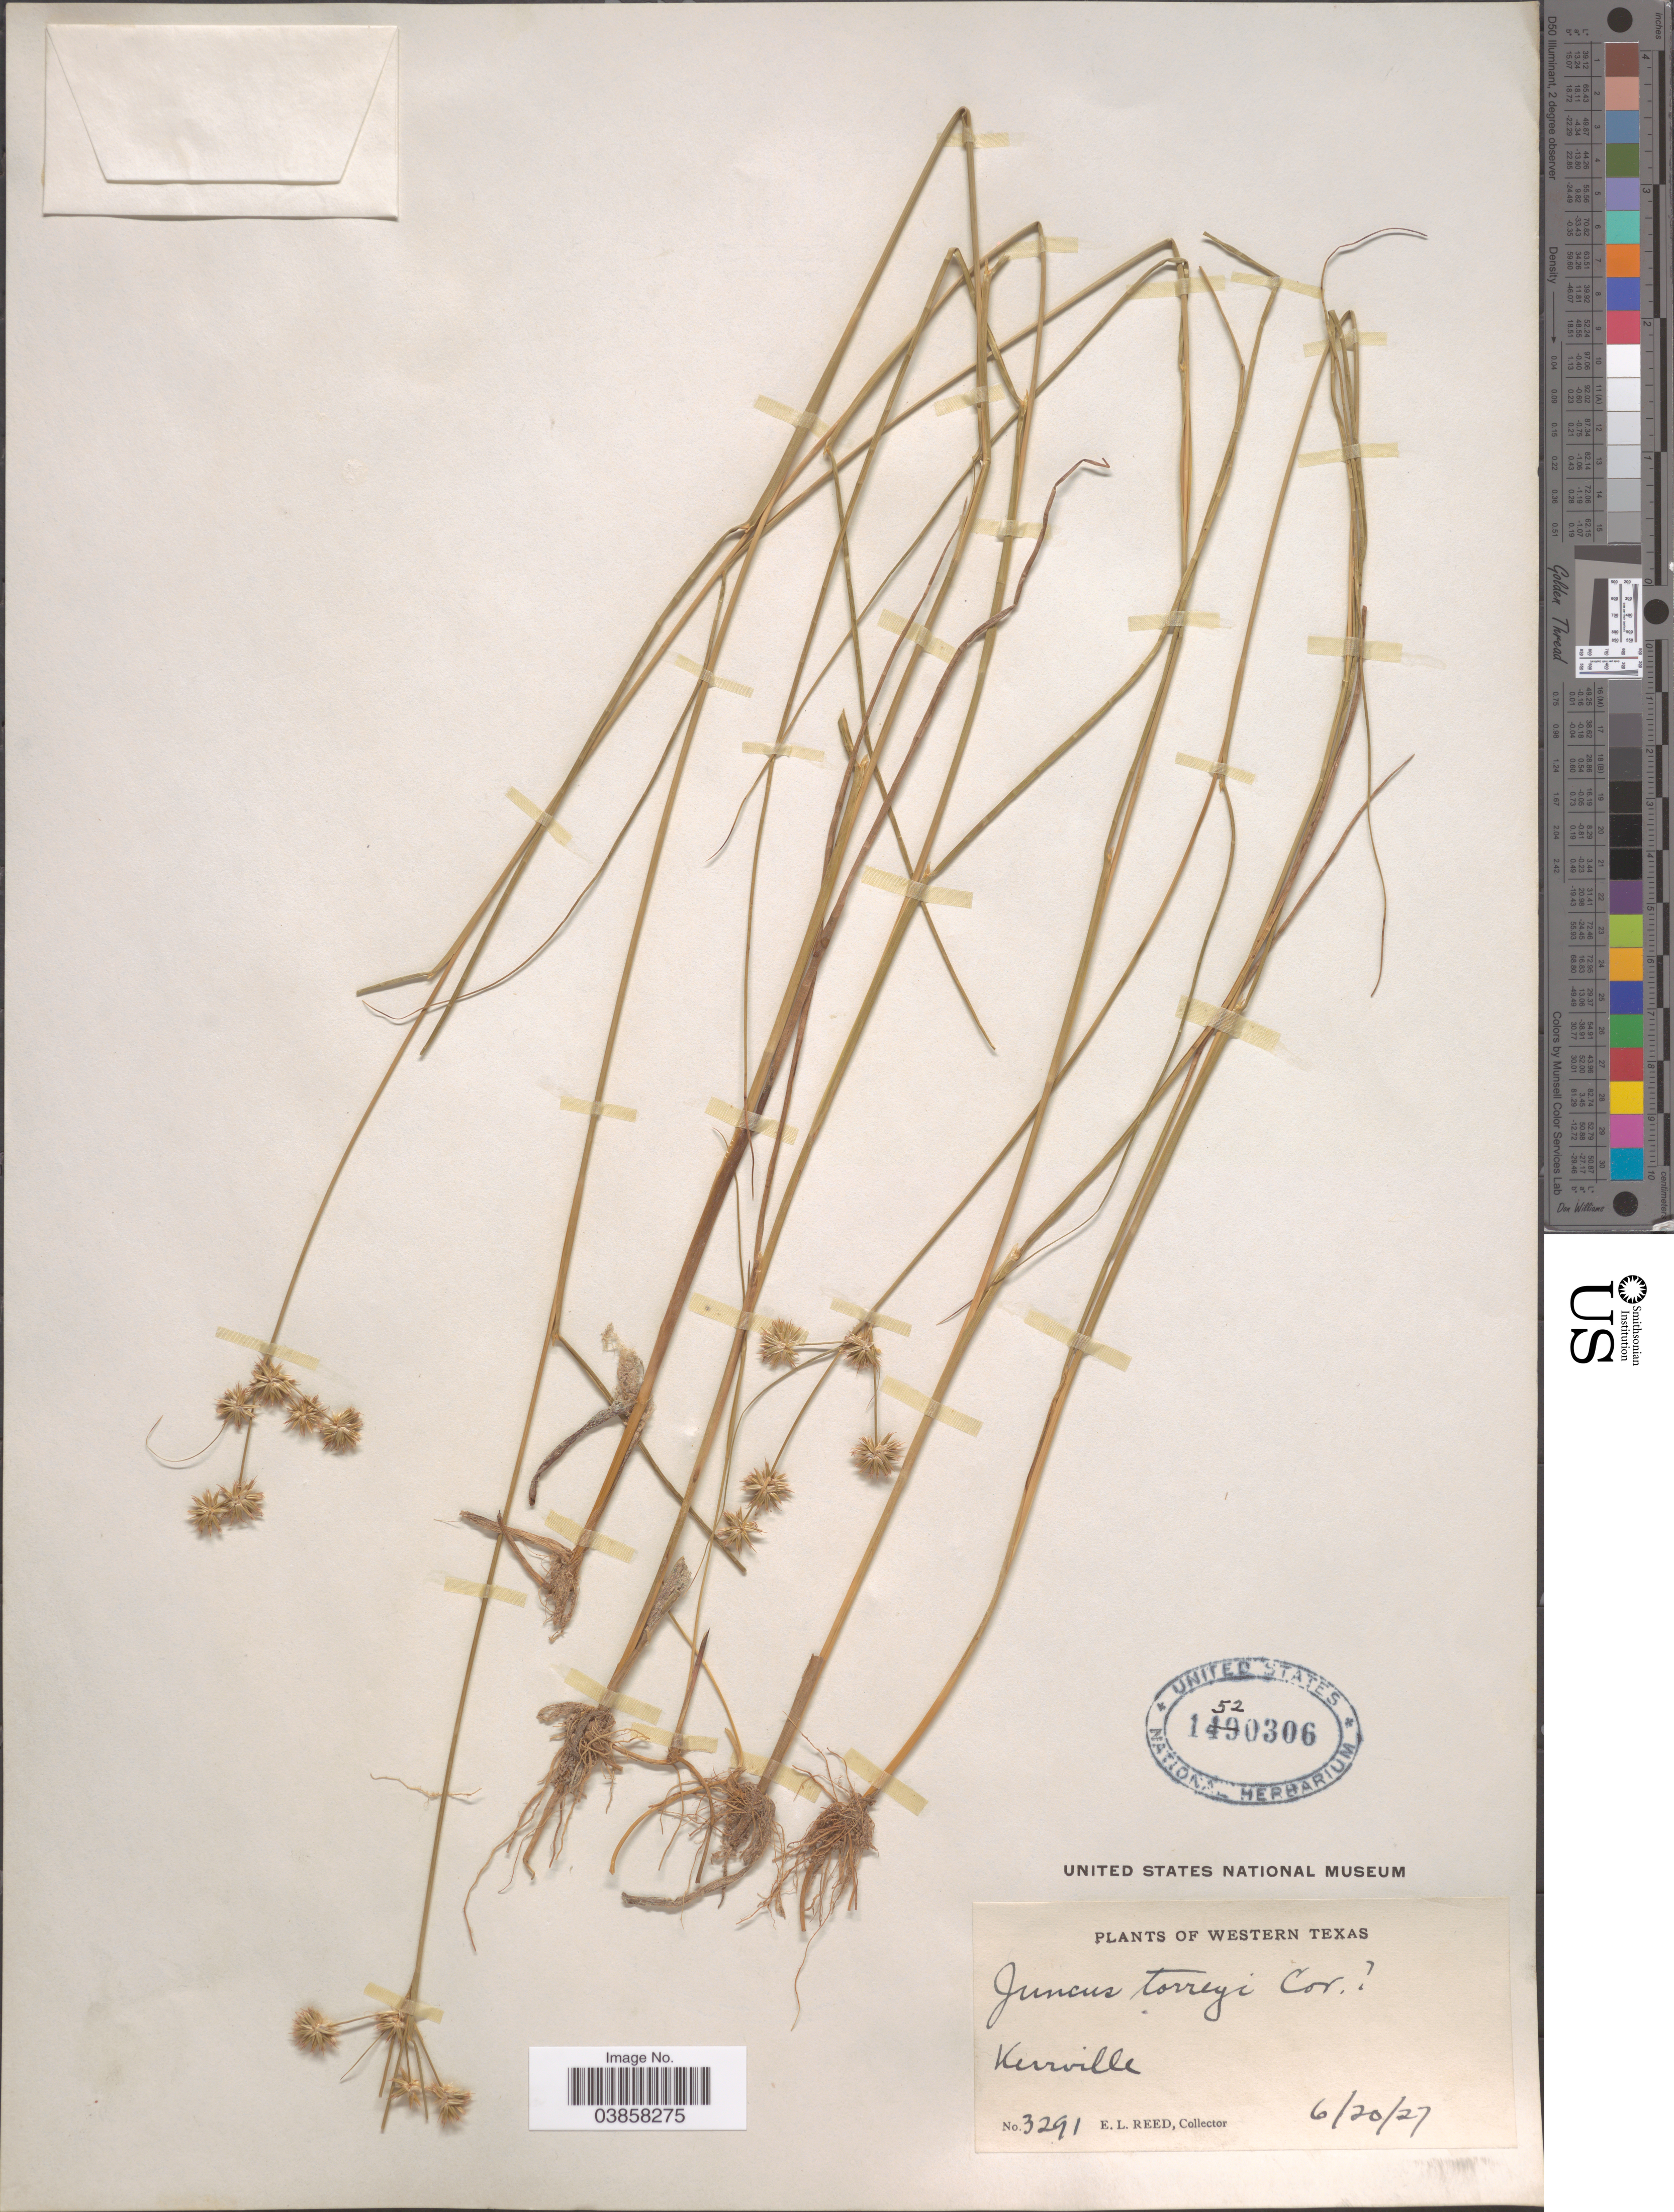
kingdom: Plantae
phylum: Tracheophyta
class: Liliopsida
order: Poales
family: Juncaceae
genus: Juncus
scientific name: Juncus torreyi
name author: Coville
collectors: E. Reed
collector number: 3291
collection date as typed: Transcribed d/m/y: 20/6/27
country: United States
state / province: Texas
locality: Western Texas. Kerrville.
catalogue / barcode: US 1520306